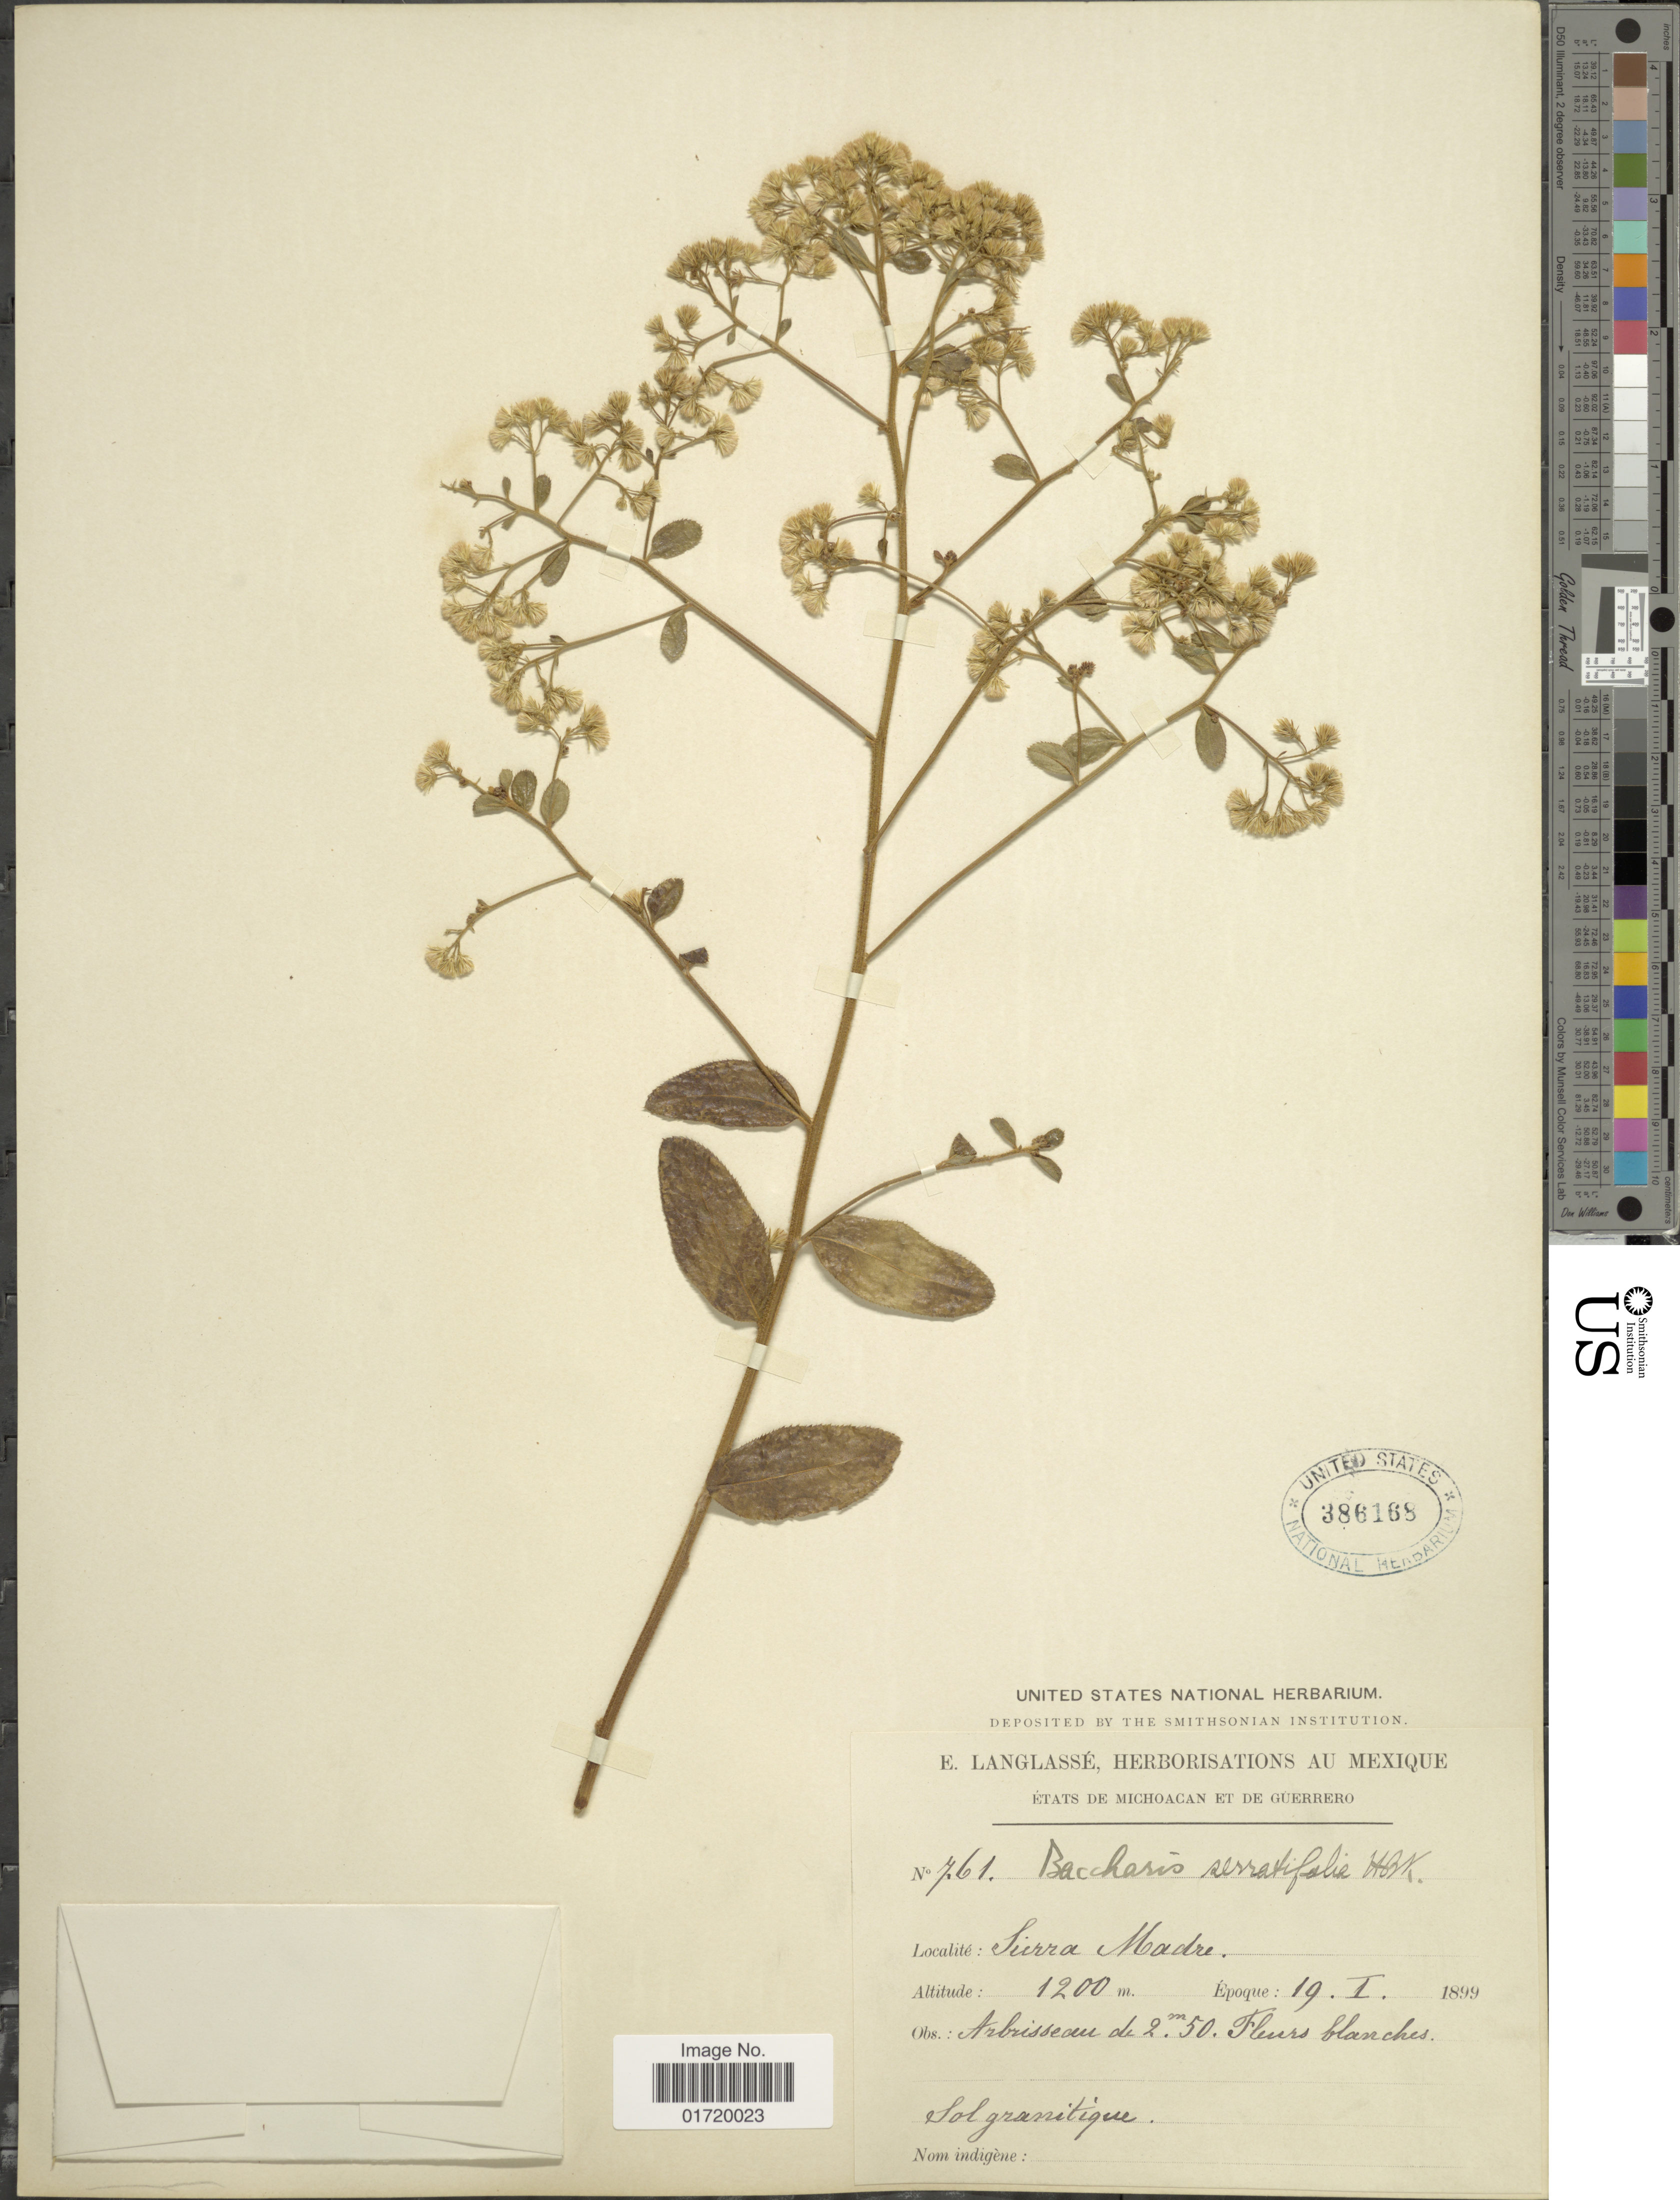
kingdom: Plantae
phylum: Tracheophyta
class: Magnoliopsida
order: Asterales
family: Asteraceae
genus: Baccharis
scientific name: Baccharis serrifolia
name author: DC.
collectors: E. Langlassé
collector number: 761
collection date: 1899-01-19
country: Mexico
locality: Etats de Michoacan et de Guerrero, Sierra Madre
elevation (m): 1200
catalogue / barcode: US 386168